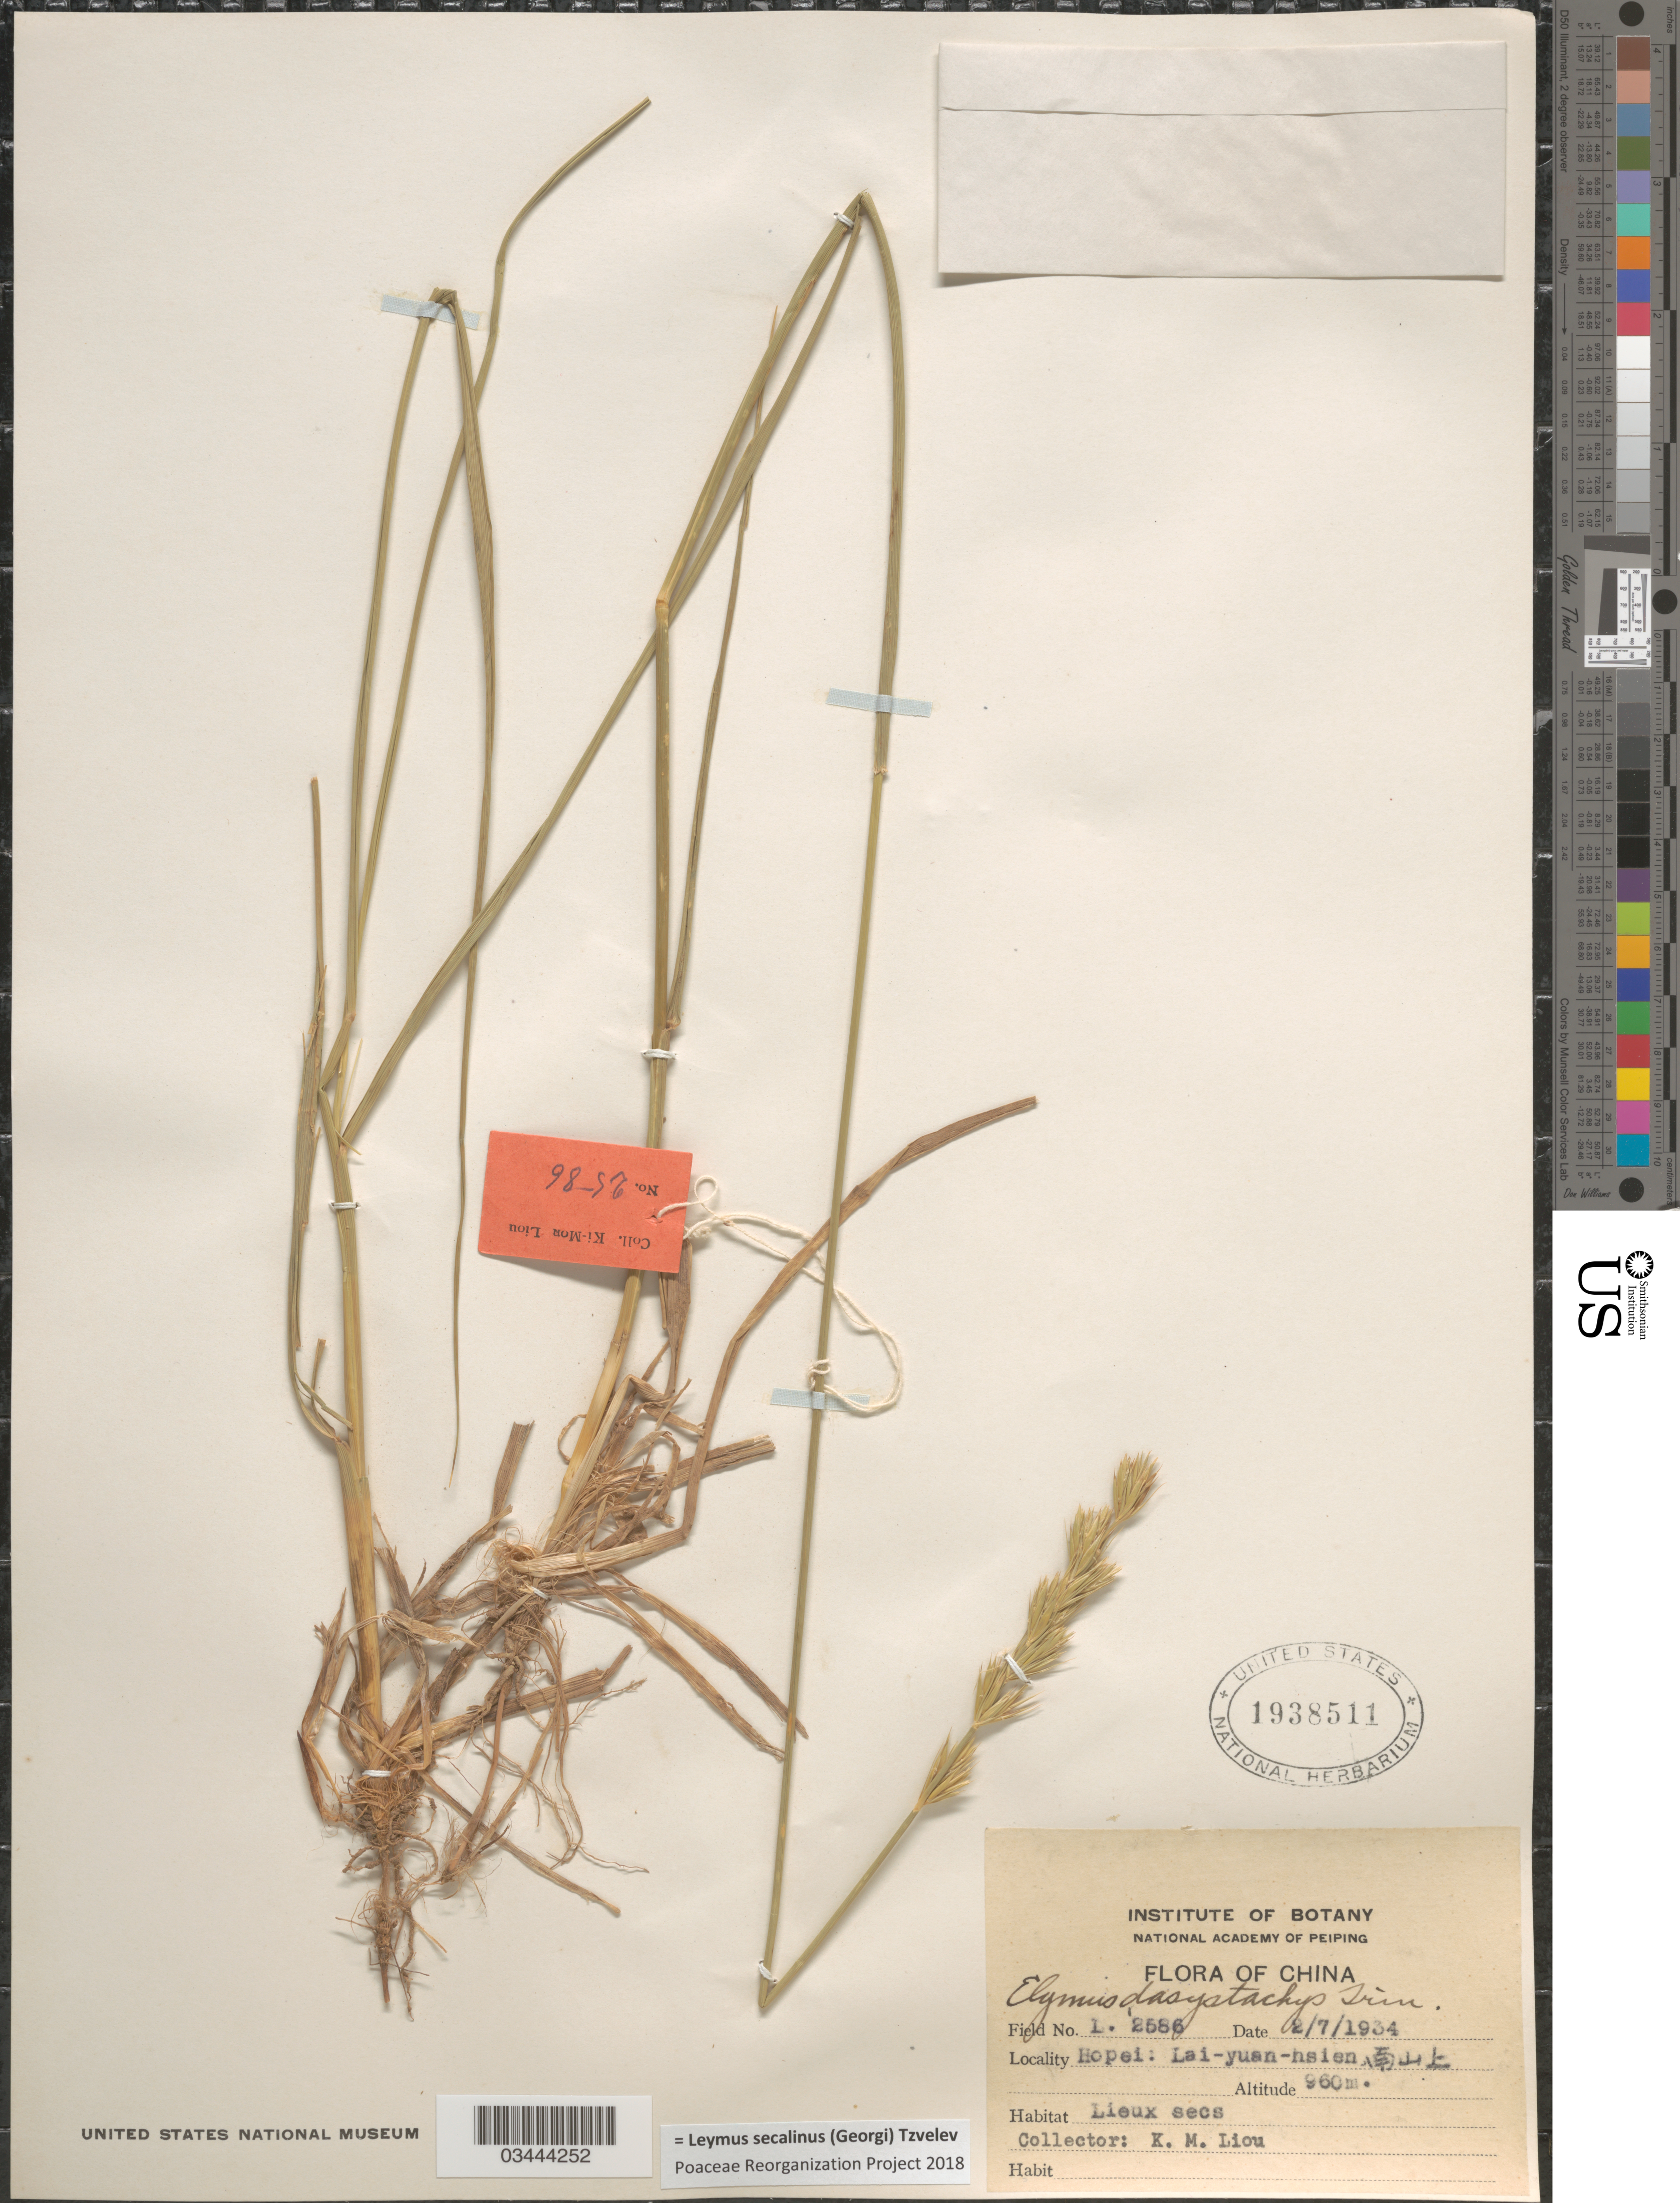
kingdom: Plantae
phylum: Tracheophyta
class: Liliopsida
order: Poales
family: Poaceae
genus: Leymus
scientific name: Leymus secalinus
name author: (Georgi) Tzvelev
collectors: K. M. Liou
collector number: L. 2586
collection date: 1934-07-02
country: China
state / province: Hebei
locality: Hopei: Lai-yuan-hsien, X.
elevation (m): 960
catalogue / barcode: US 1938511